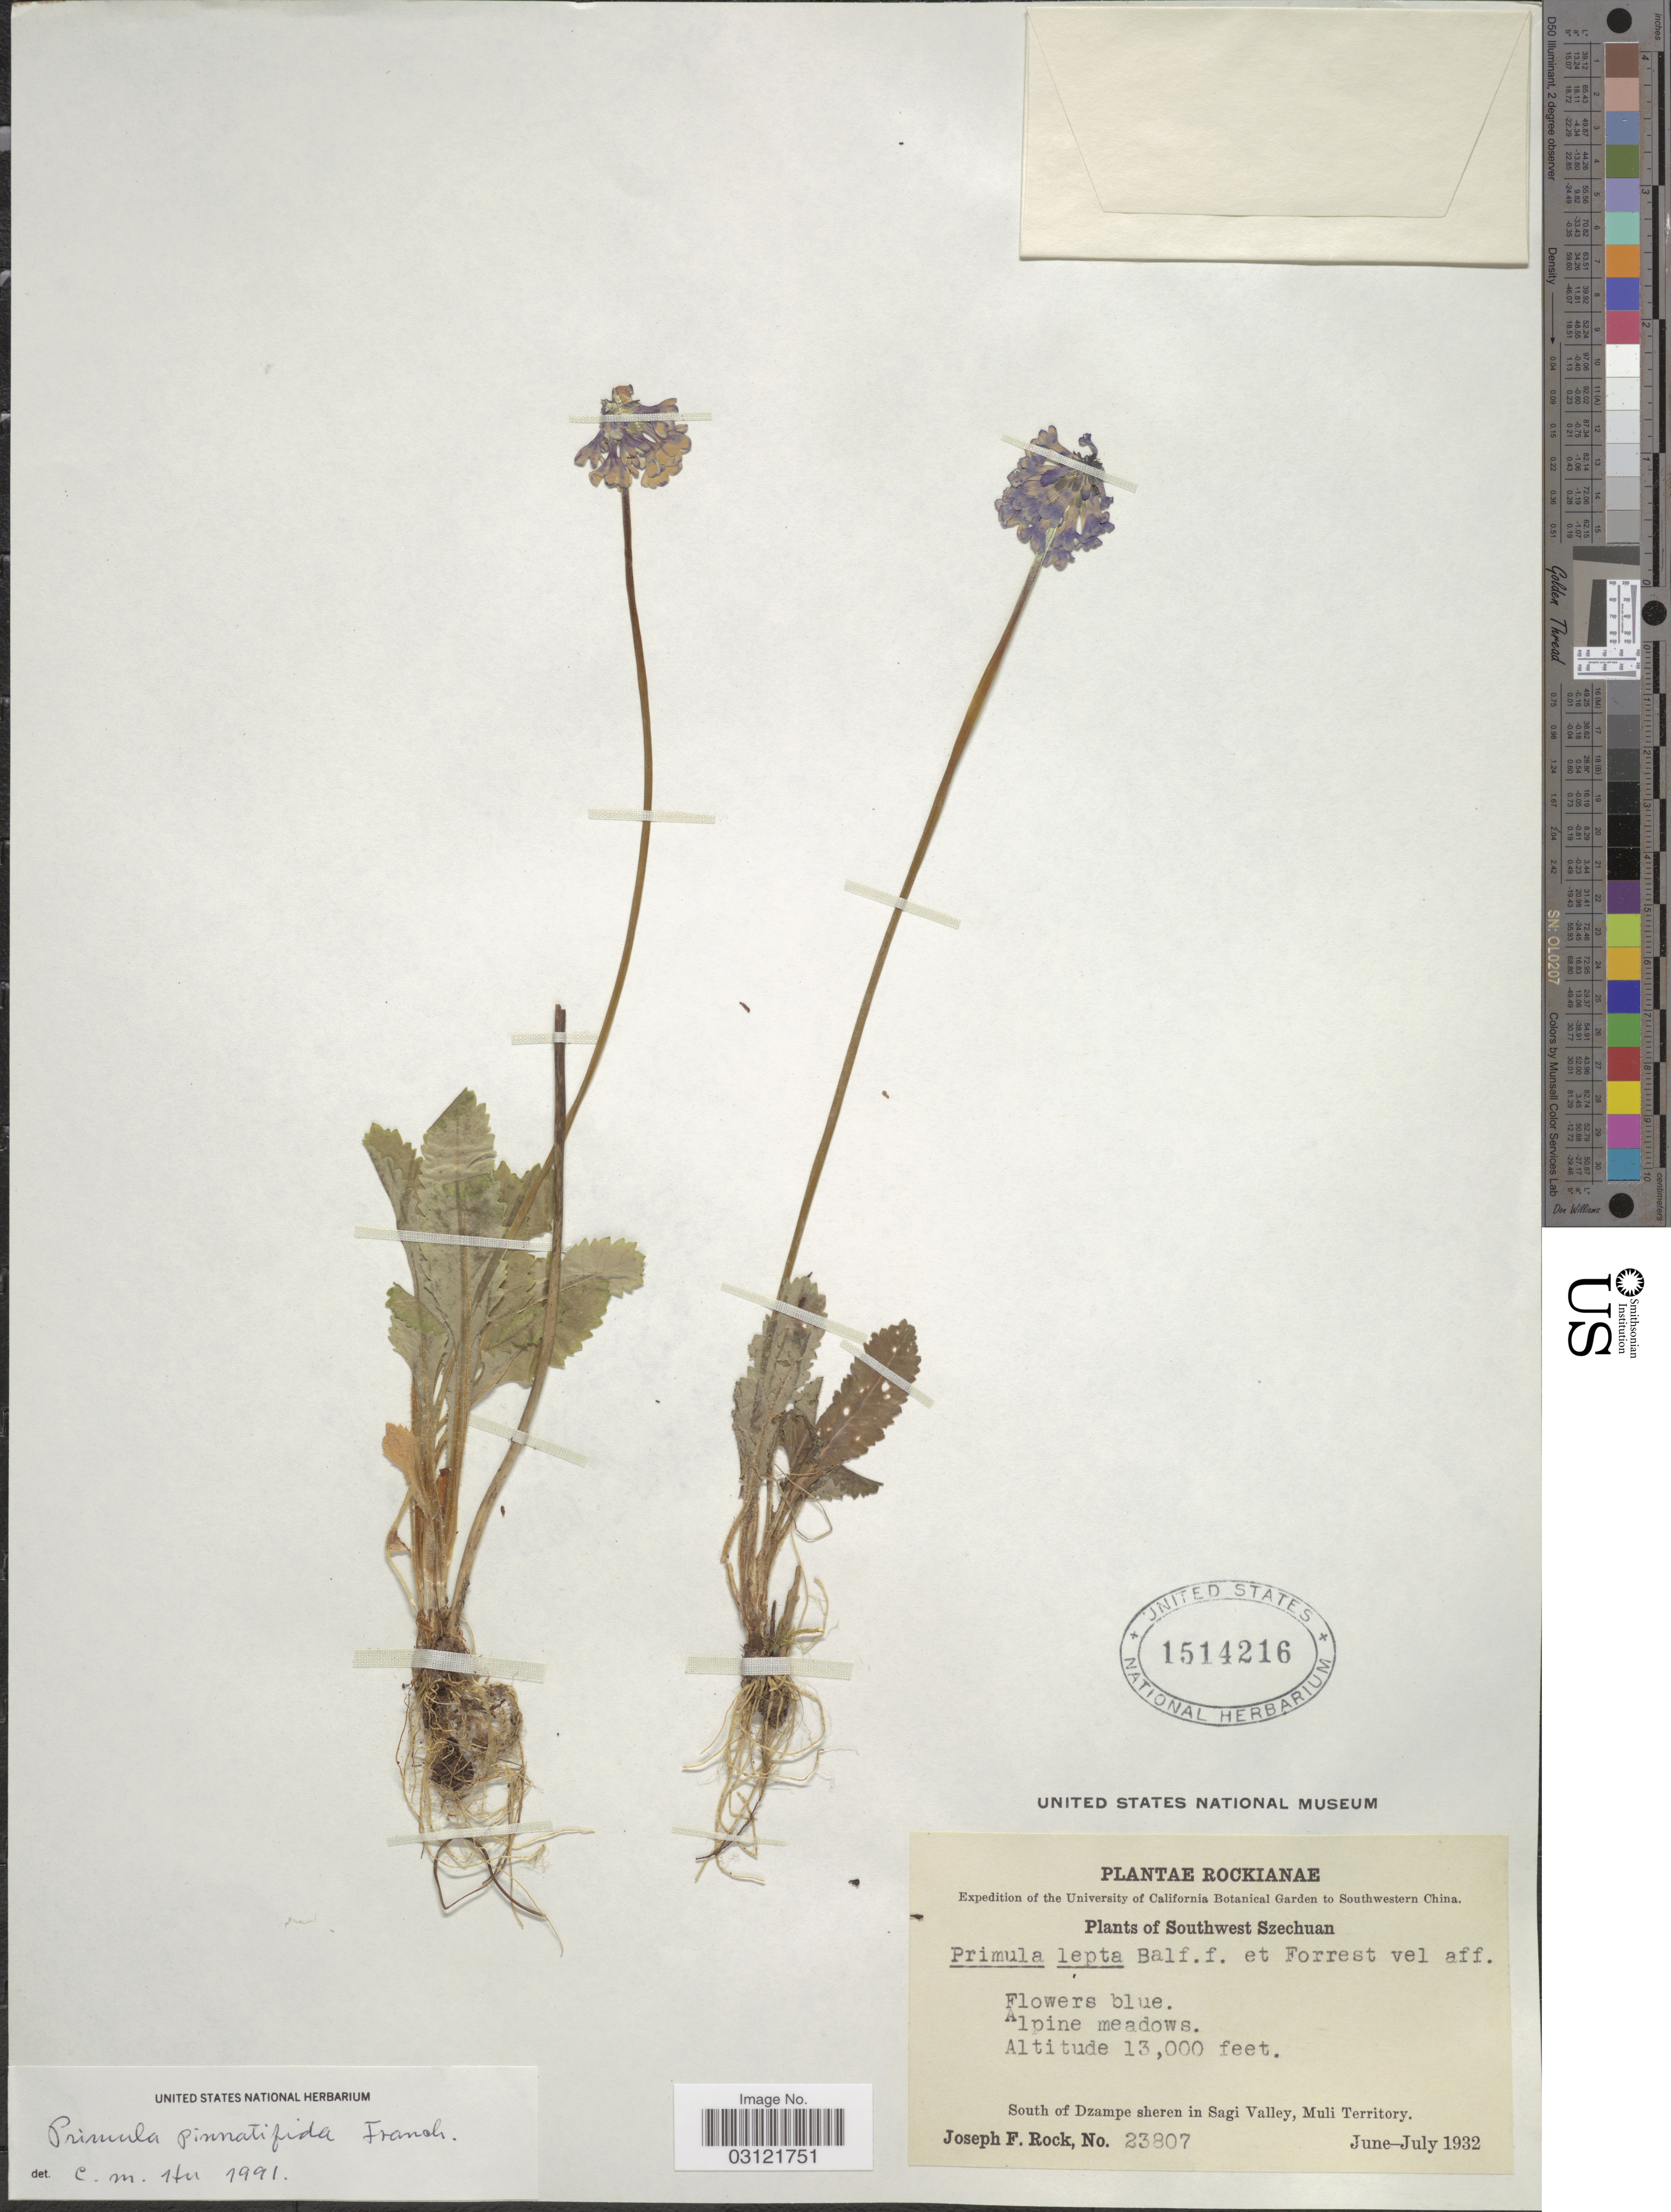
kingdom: Plantae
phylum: Tracheophyta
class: Magnoliopsida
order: Ericales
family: Primulaceae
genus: Primula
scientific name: Primula pinnatifida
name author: Franch.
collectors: J. F. Rock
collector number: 23807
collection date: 1932-06/1932-07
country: China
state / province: Sichuan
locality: Southwestern China, Southwest Szechuan, South of Dzampe sheren in Sagi Valley, Muli Territory.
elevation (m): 3962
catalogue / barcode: US 1514216